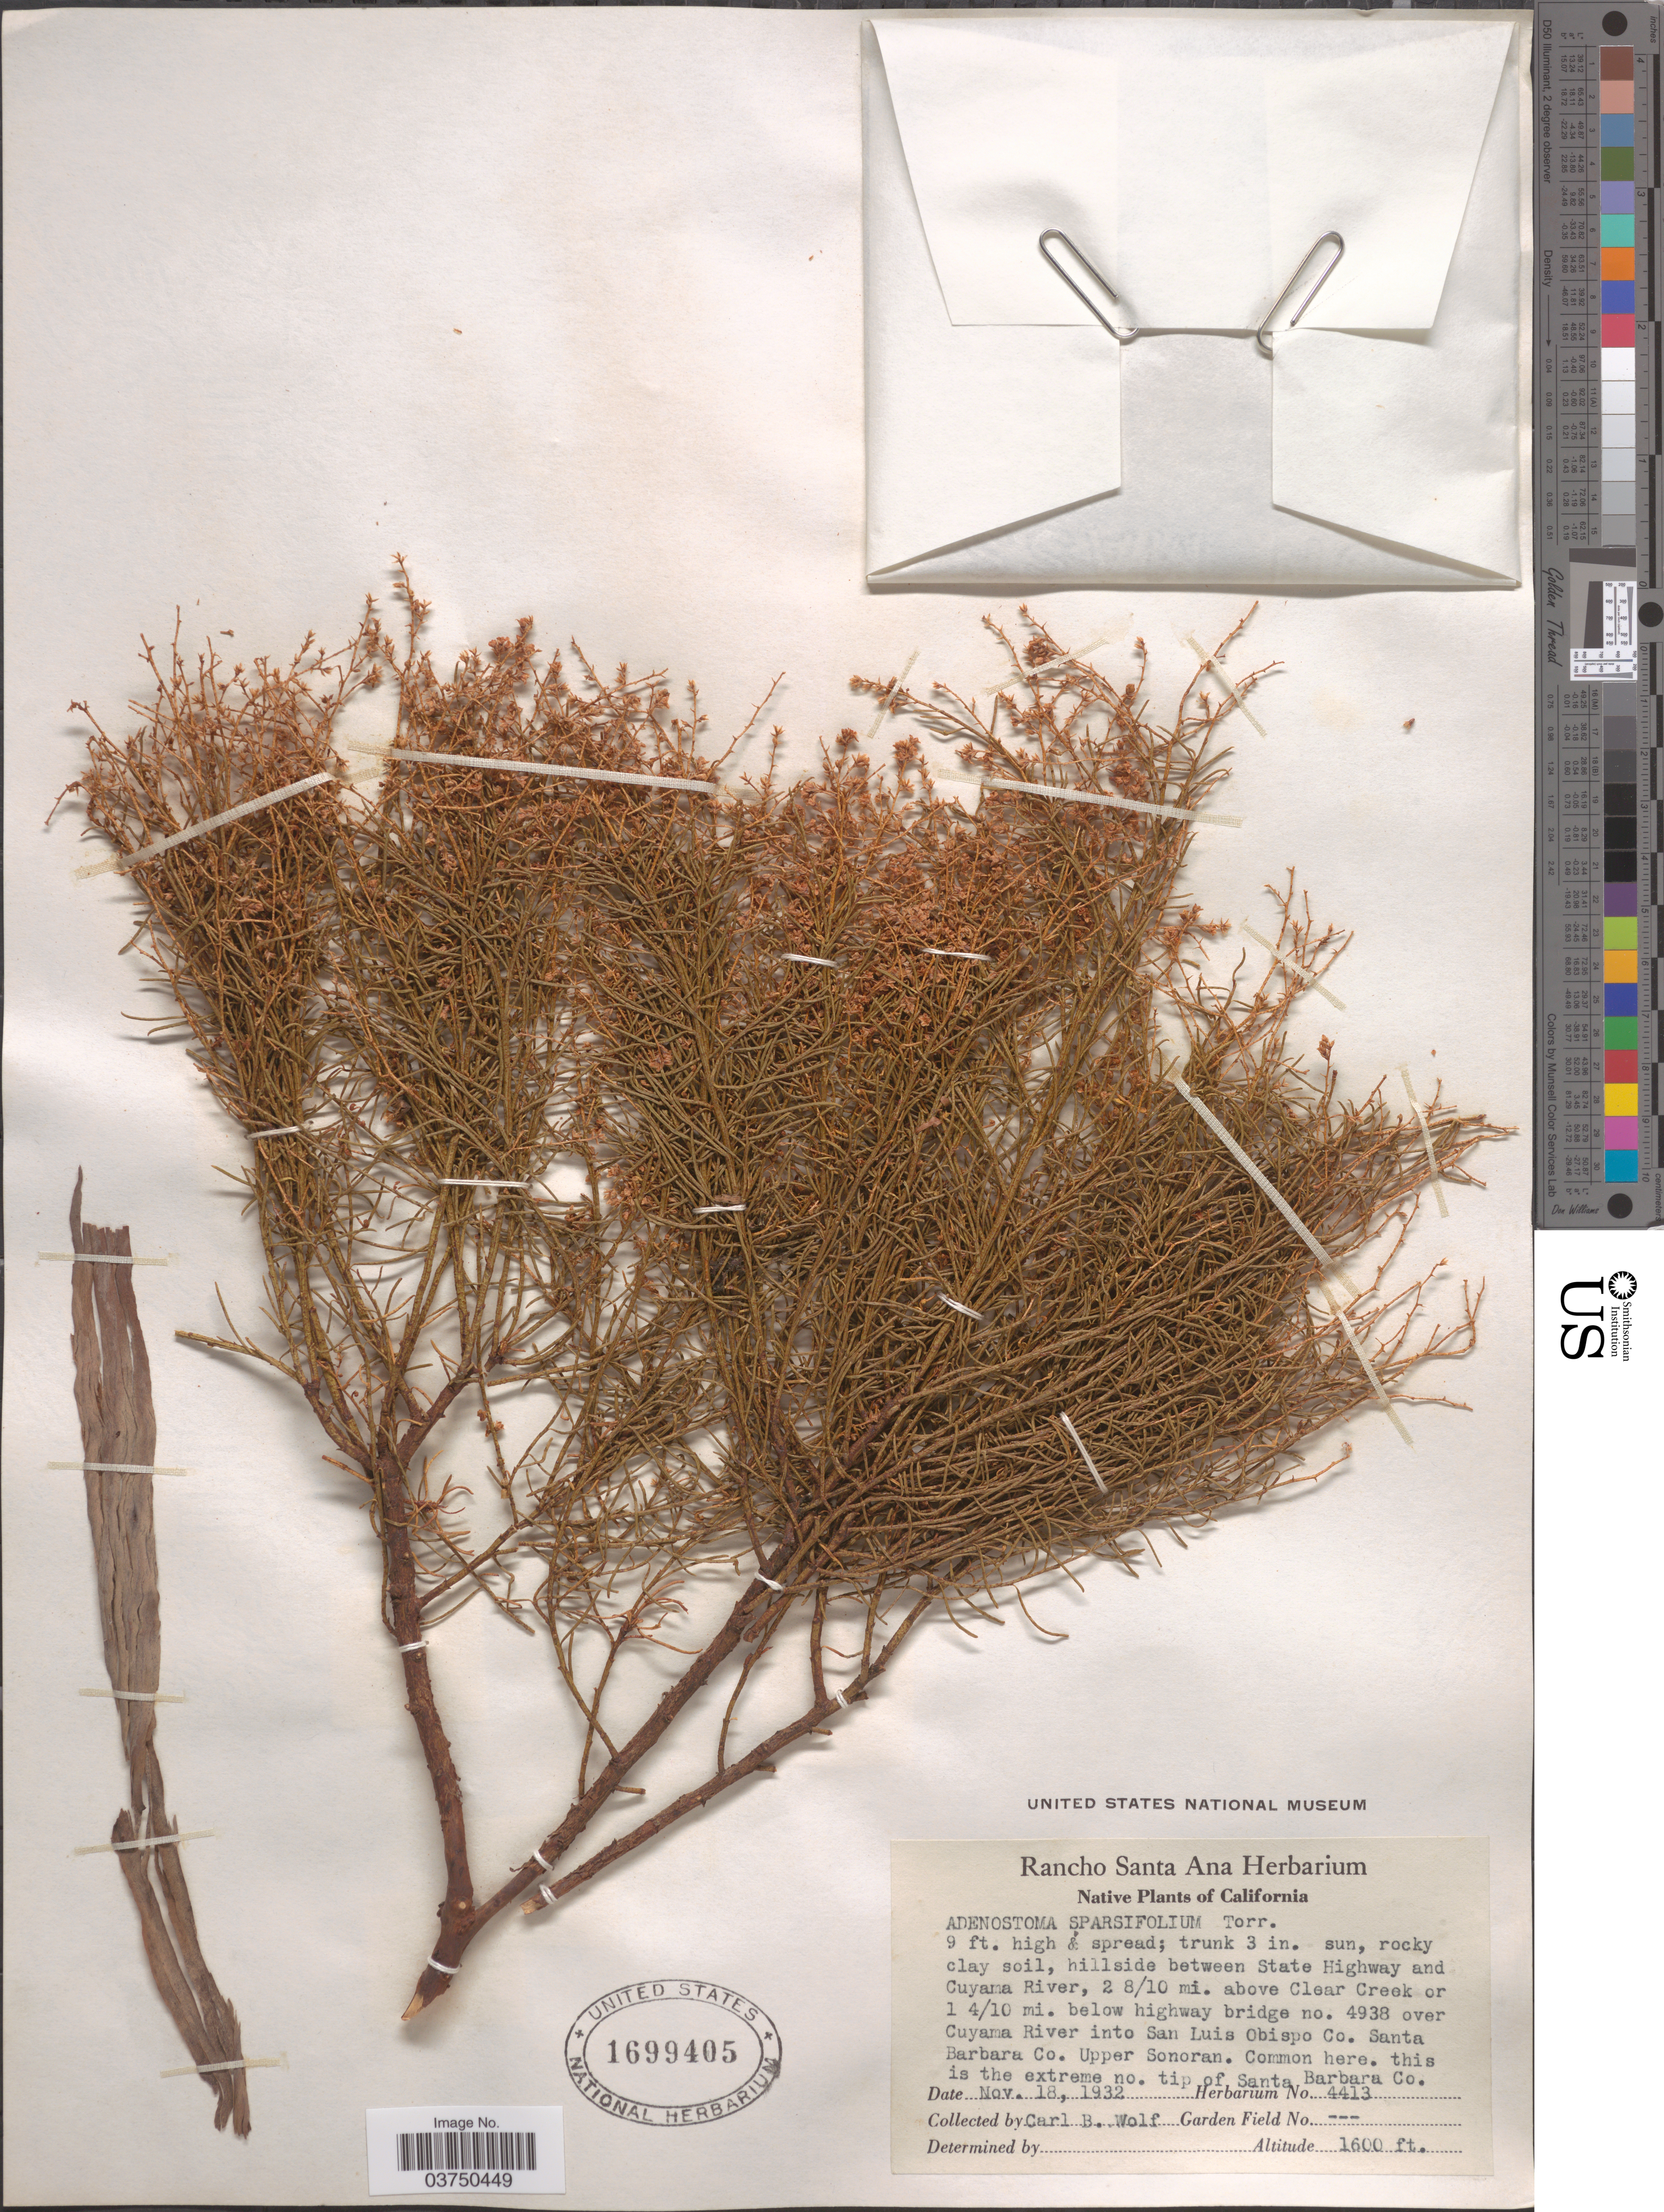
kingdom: Plantae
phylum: Tracheophyta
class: Magnoliopsida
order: Rosales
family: Rosaceae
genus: Adenostoma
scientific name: Adenostoma sparsifolium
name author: Torr.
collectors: C. B. Wolf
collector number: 4413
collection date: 1932-11-18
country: United States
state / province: California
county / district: Santa Barbara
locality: Hillside between State Highway and Cuyama River, 2 8/10 mi. above Clear Creek or 1 4/10 mi. below highway bridge no. 4938 over Cuyama River into San Luis Obispo Co. Santa Barbara Co. Upper Sonoran. Tip of Santa Barbara Co.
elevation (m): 488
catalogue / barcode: US 1699405